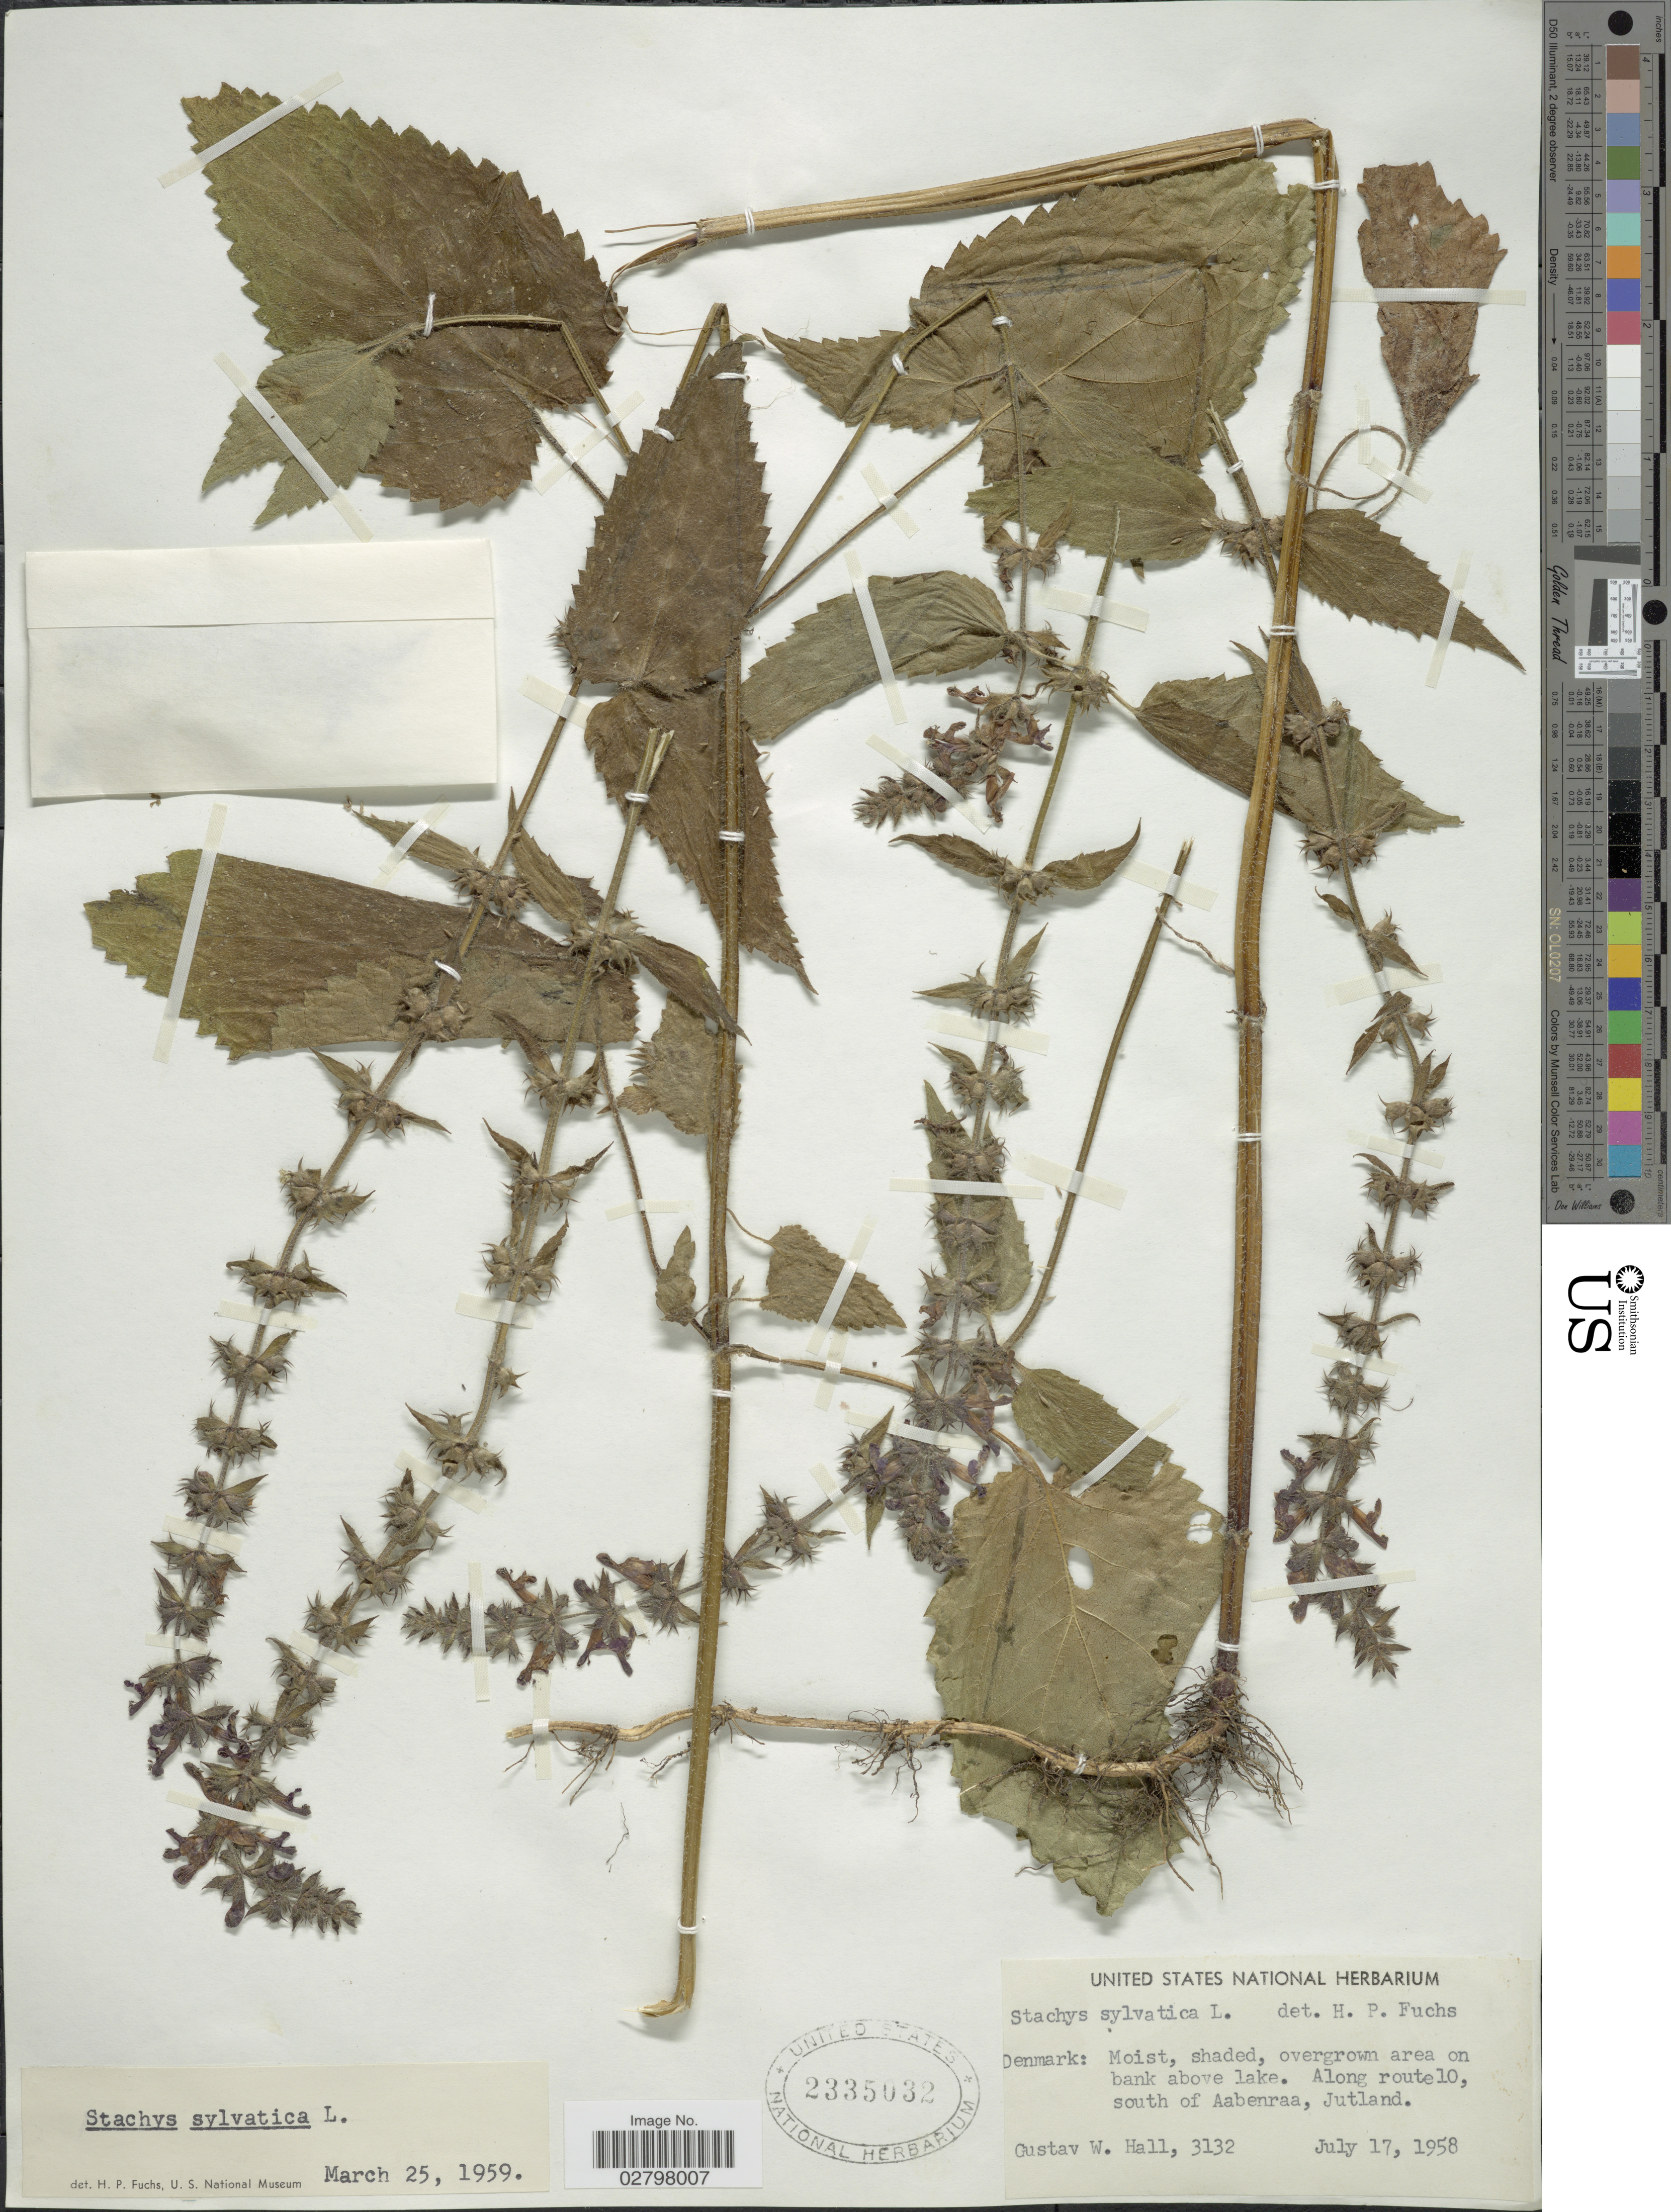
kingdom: Plantae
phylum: Tracheophyta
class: Magnoliopsida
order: Lamiales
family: Lamiaceae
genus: Stachys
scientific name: Stachys sylvatica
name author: L.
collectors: G. Hall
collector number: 3132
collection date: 1958-07-17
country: Denmark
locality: Moist, shaded, overgrown area on bank above lake. Along route10, south of Aabenraa, Jutland.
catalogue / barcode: US 2335032